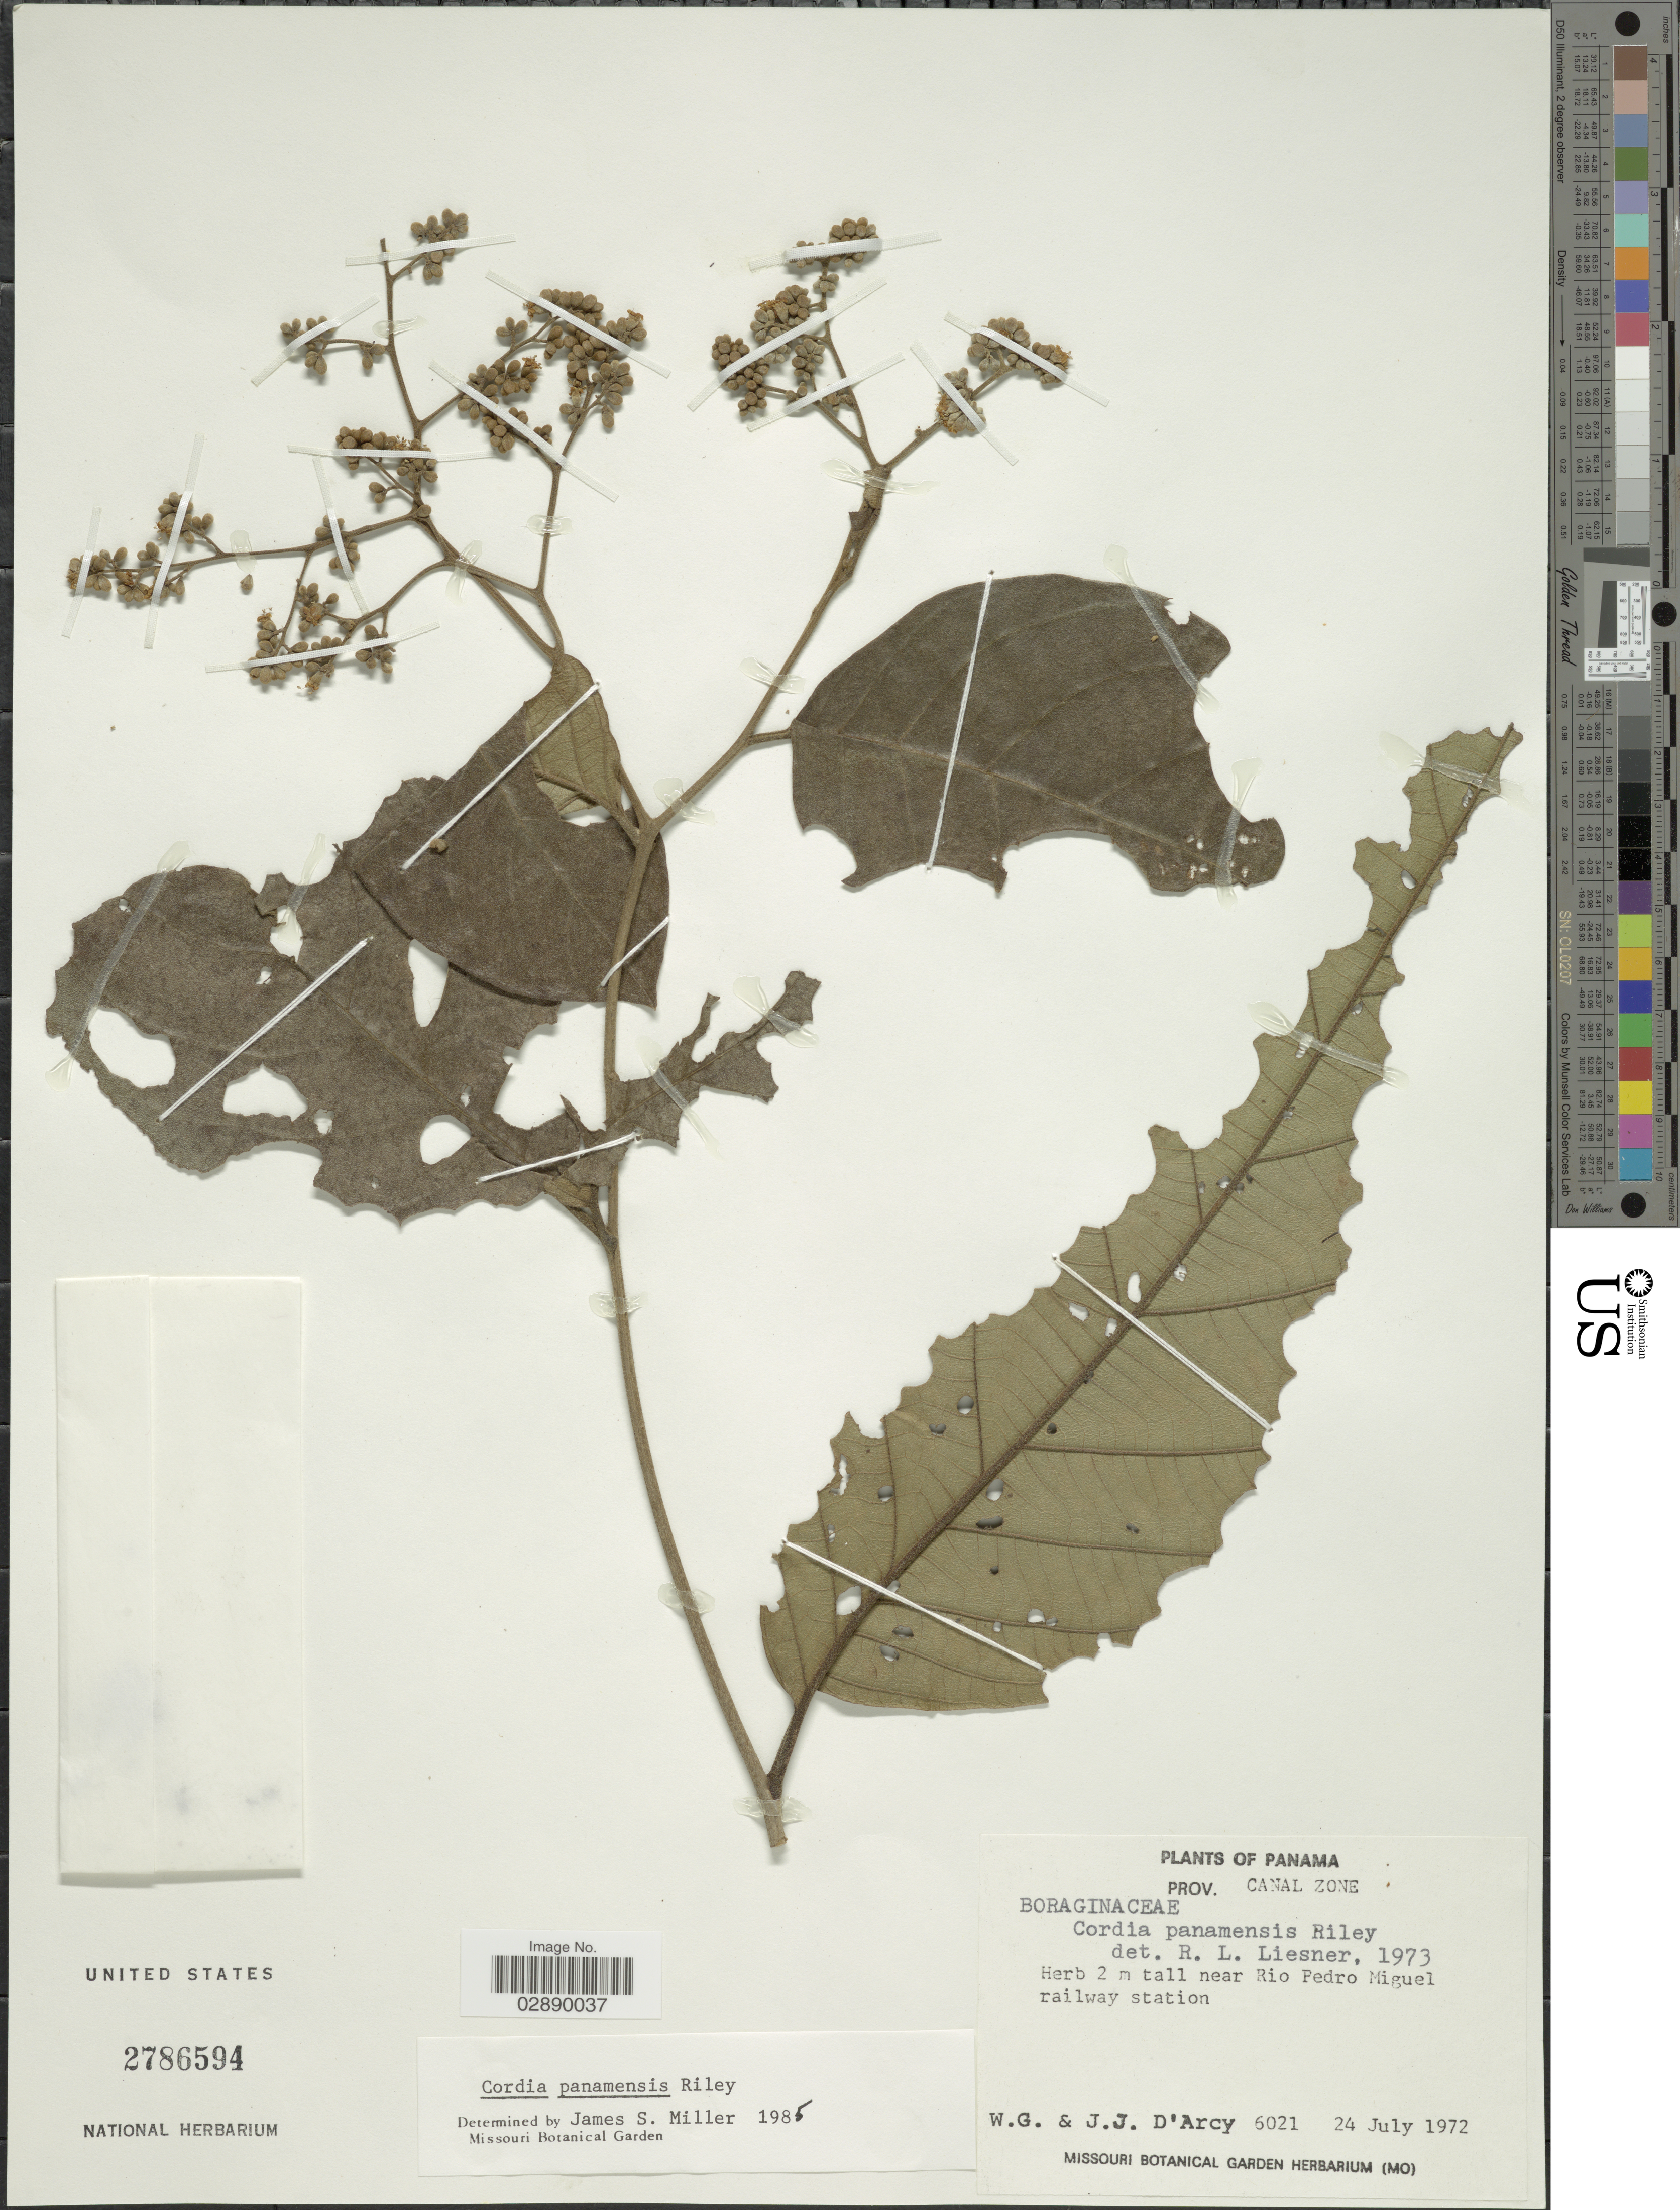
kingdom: Plantae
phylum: Tracheophyta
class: Magnoliopsida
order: Boraginales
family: Cordiaceae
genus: Cordia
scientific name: Cordia panamensis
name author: L. Riley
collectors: W. G. D'Arcy & J. J. D'Arcy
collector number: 6021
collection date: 1972-07-24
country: Panama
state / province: Colón / Panamá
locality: Prov. Canal Zone. Near Rio Pedro Miguel railway station.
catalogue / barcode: US 2786594